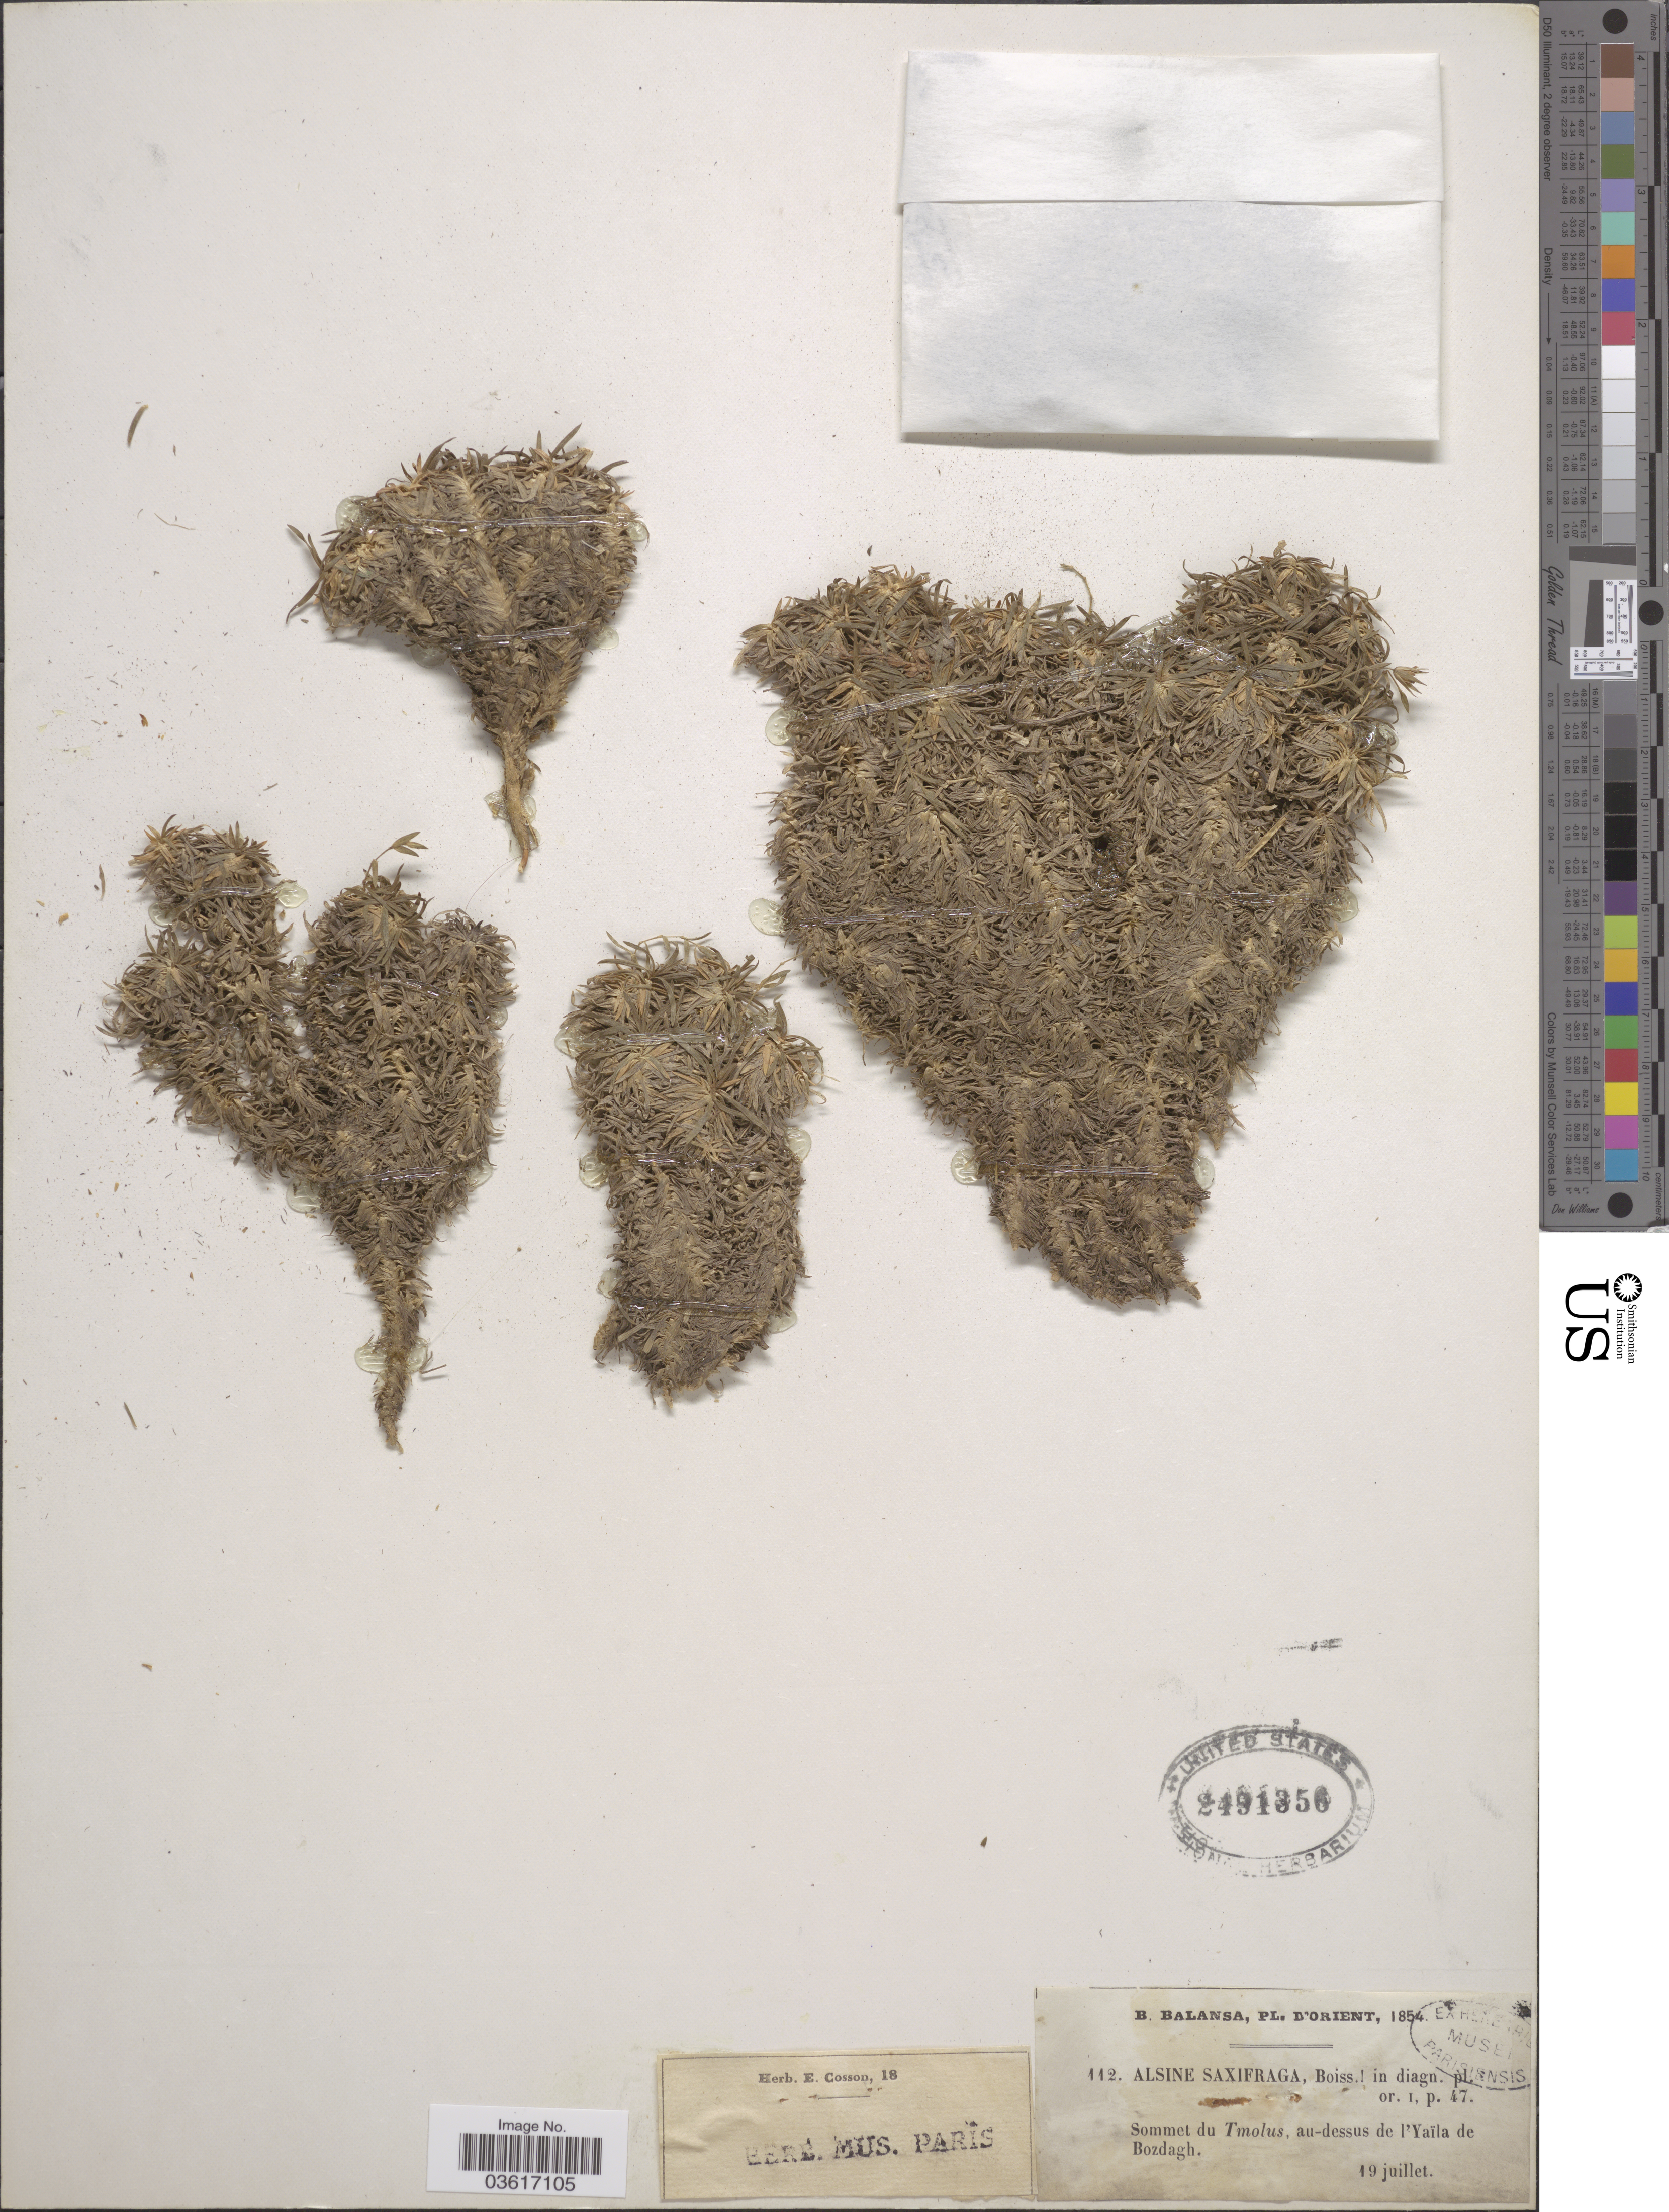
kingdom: Plantae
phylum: Tracheophyta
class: Magnoliopsida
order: Caryophyllales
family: Caryophyllaceae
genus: Mcneillia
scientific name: Mcneillia saxifraga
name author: (Friv.) Dillenb. & Kadereit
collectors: B. Balansa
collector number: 112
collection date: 1854-07-19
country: Turkey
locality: Orient. Sommet du Tmolus, au-dessus de l'Yaïla de Bozdagh.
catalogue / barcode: US 2491350